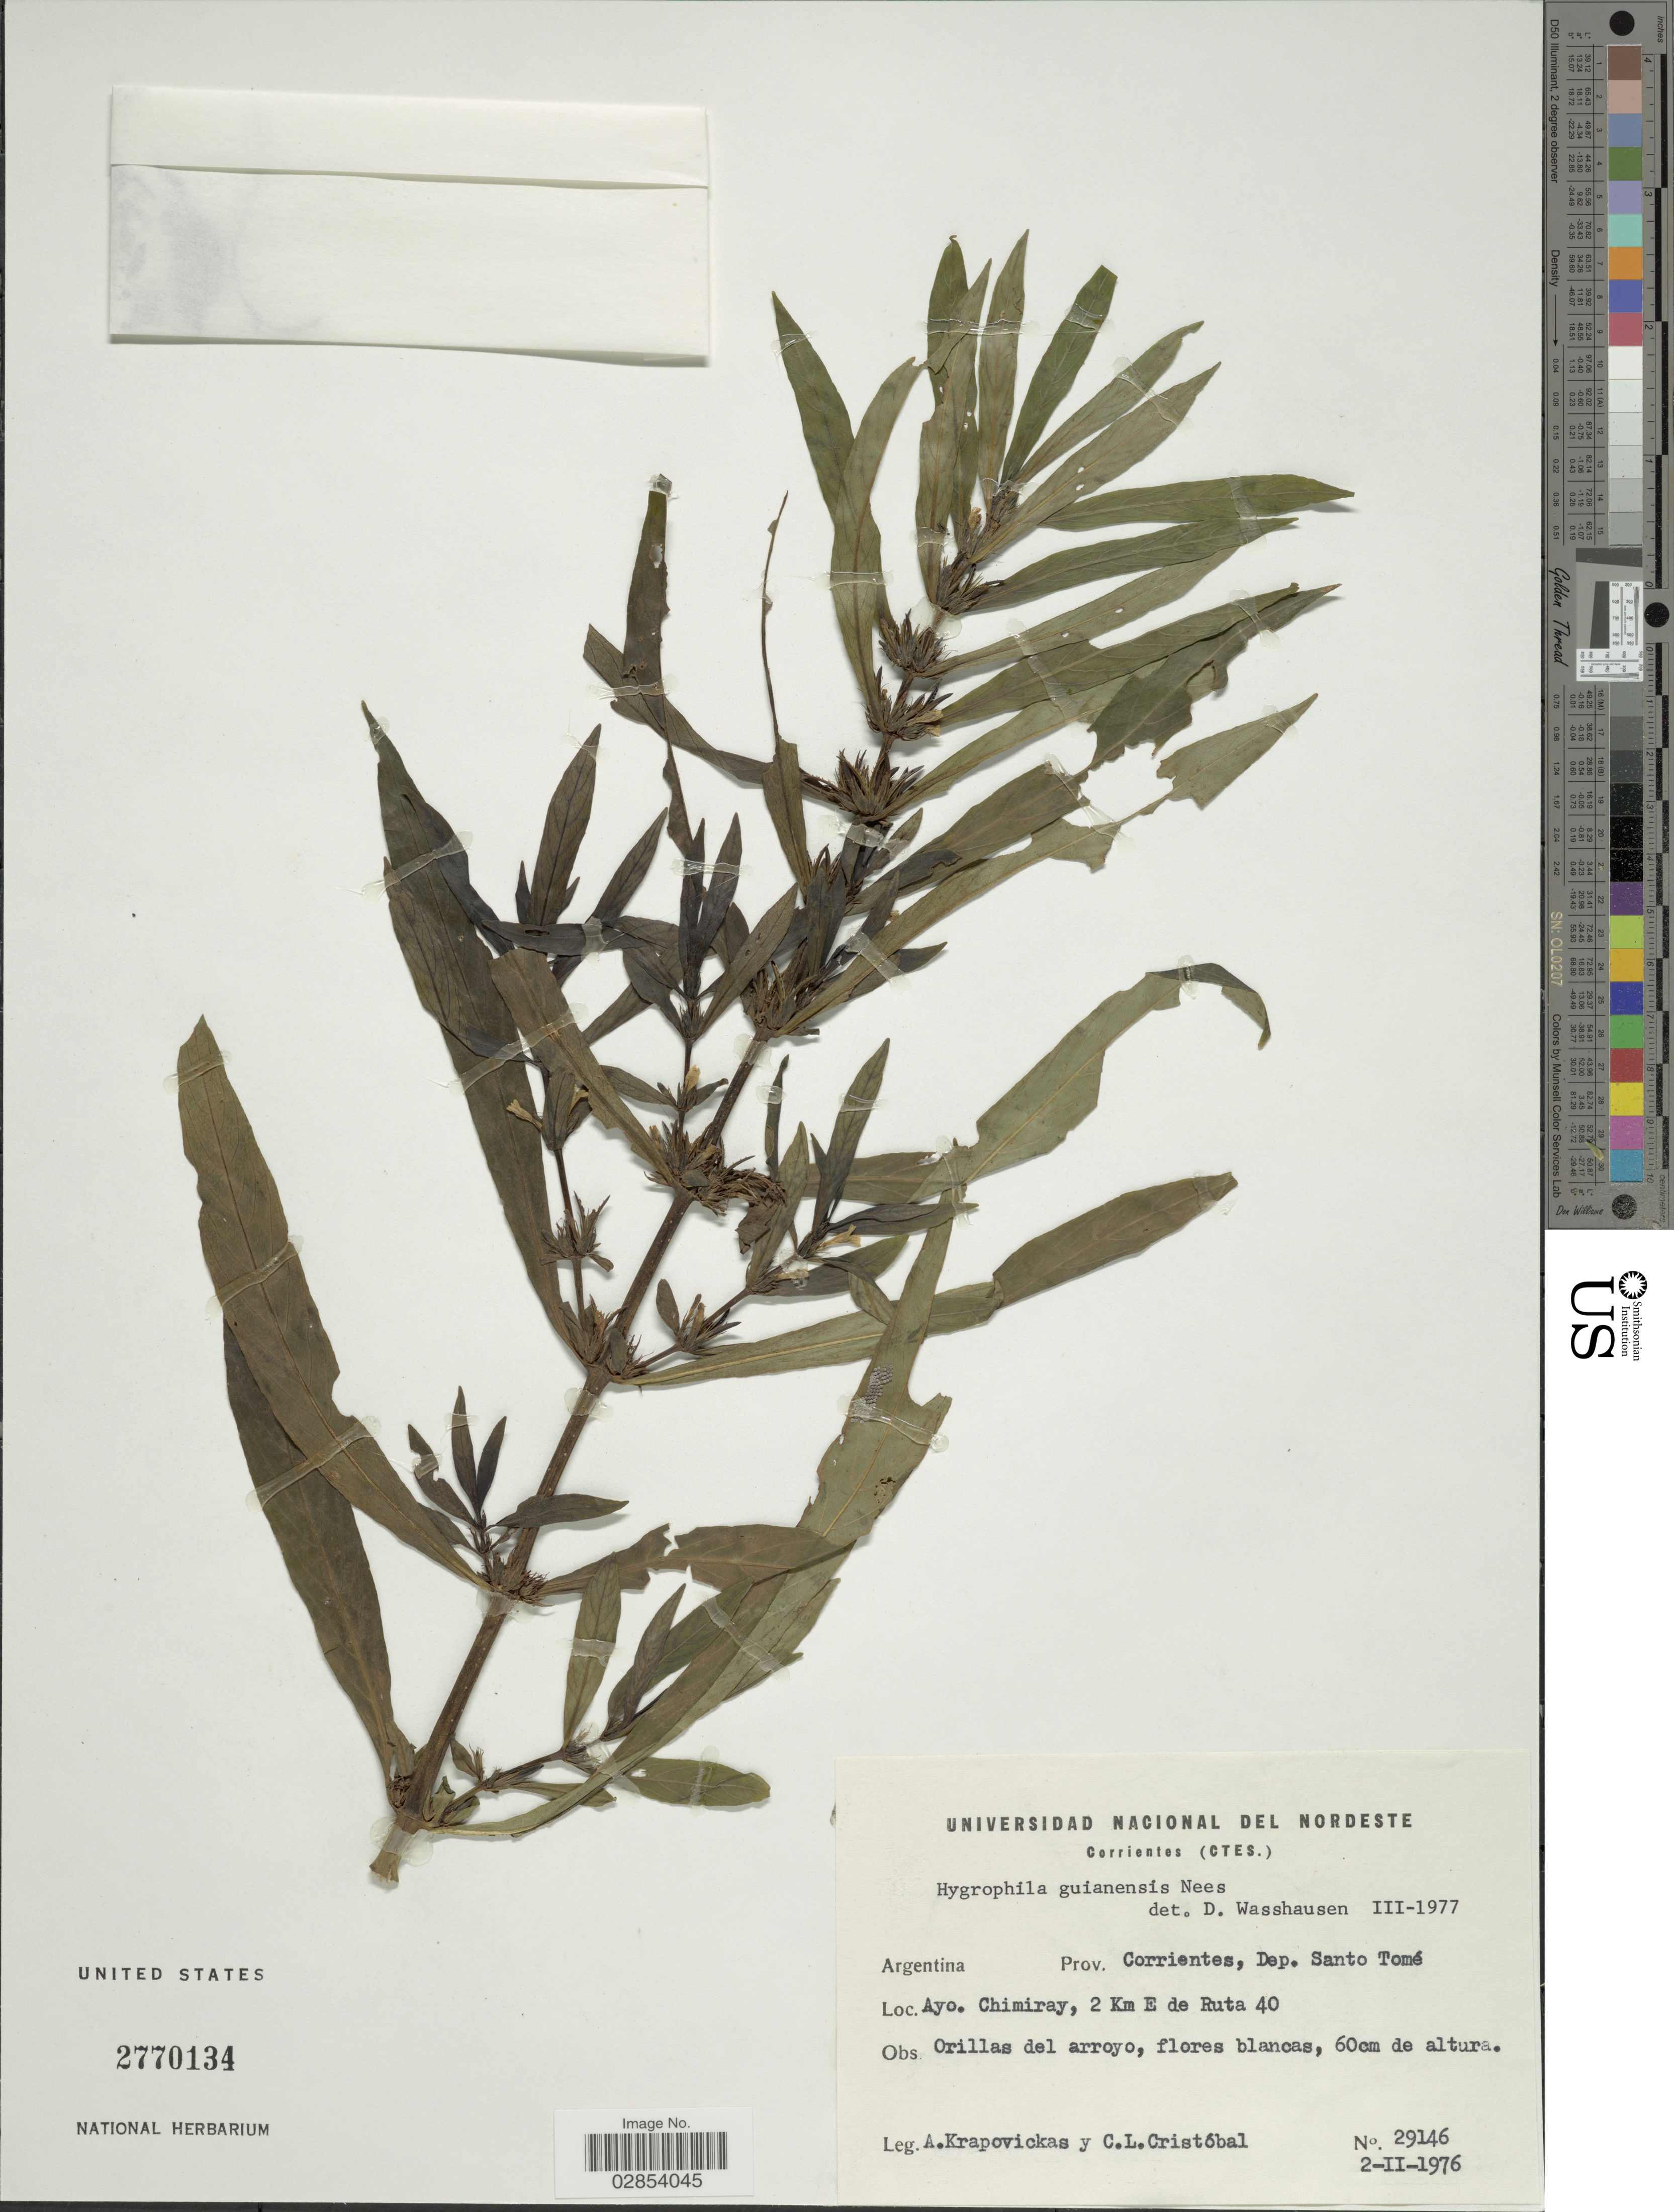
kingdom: Plantae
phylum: Tracheophyta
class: Magnoliopsida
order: Lamiales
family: Acanthaceae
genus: Hygrophila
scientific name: Hygrophila costata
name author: Nees & T. Nees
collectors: A. Krapovickas & C. L. Cristóbal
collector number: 29146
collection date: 1976-02-02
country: Argentina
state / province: Corrientes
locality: Dep. Santo Tomé. Ayo. Chimiray, 2 Km E de Ruta 40.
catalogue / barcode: US 2770134